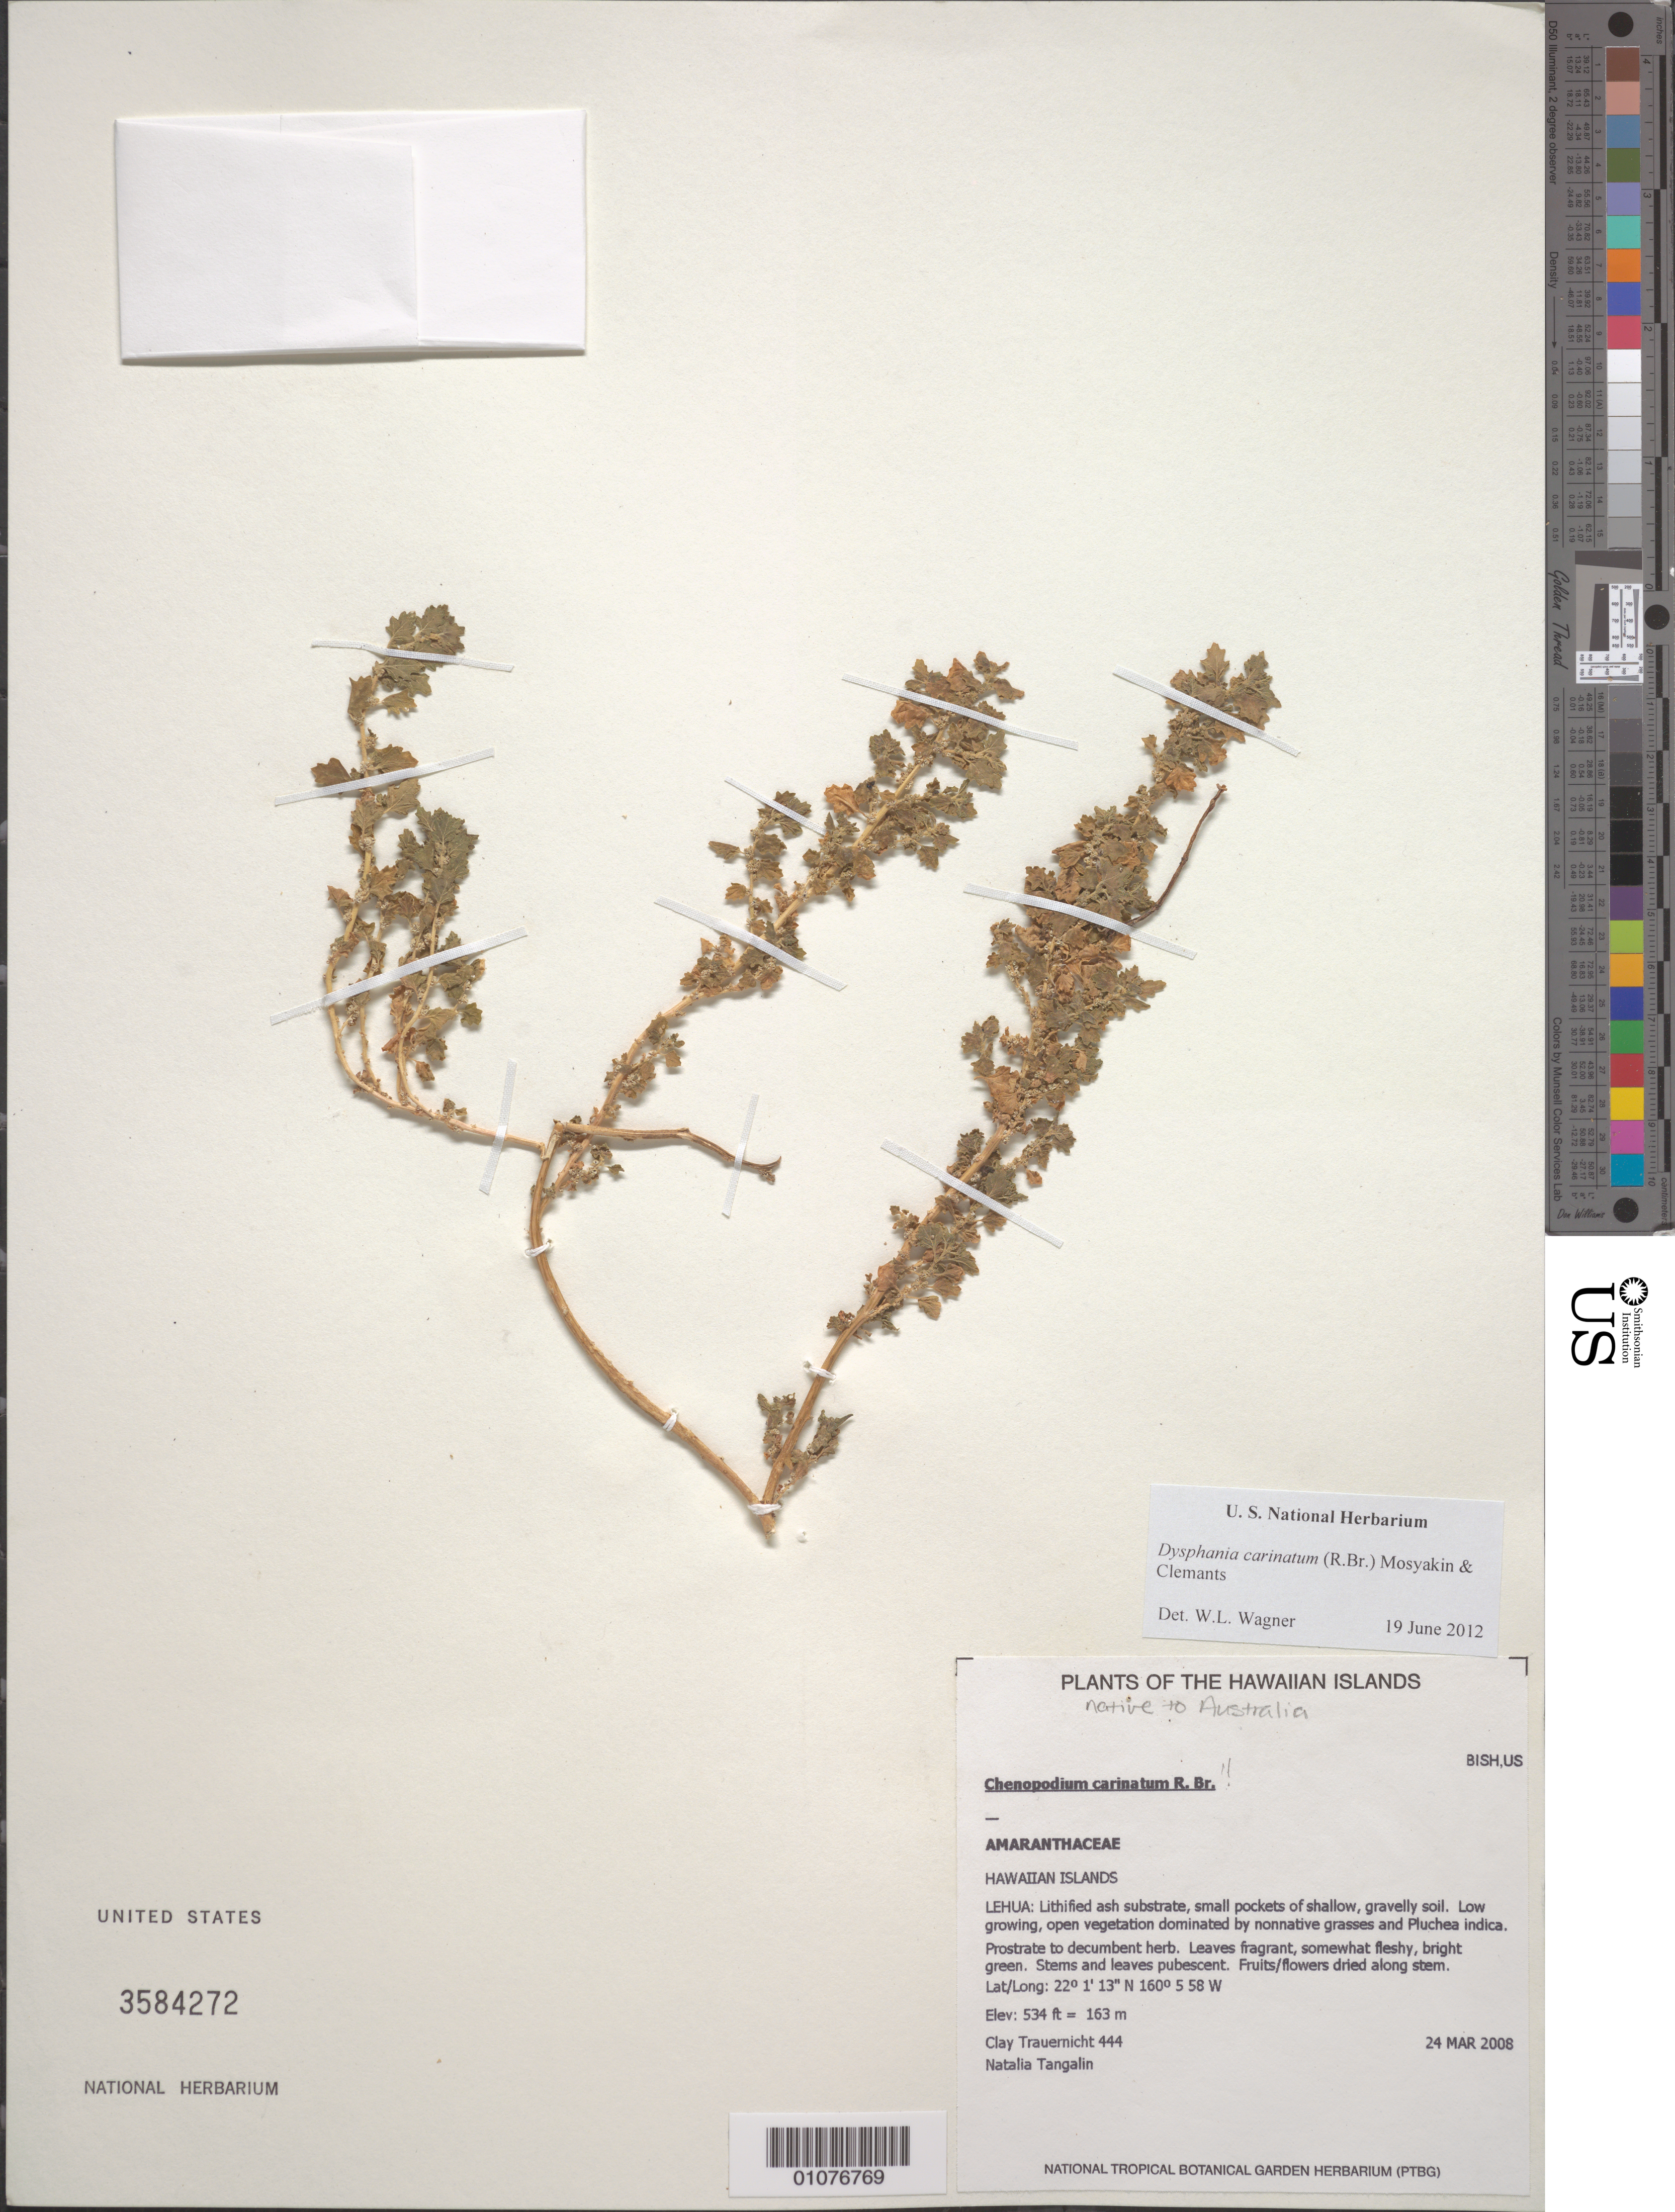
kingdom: Plantae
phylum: Tracheophyta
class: Magnoliopsida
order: Caryophyllales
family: Amaranthaceae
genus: Dysphania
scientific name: Dysphania carinata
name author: (R. Br.) Mosyakin & Clemants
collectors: C. Trauernicht & N. Tangalin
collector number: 444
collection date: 2008-03-24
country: United States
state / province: Hawaii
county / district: Kauai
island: Lehua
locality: The Hawaiian Islands. Lehua.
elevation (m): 163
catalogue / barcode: US 3584272-2